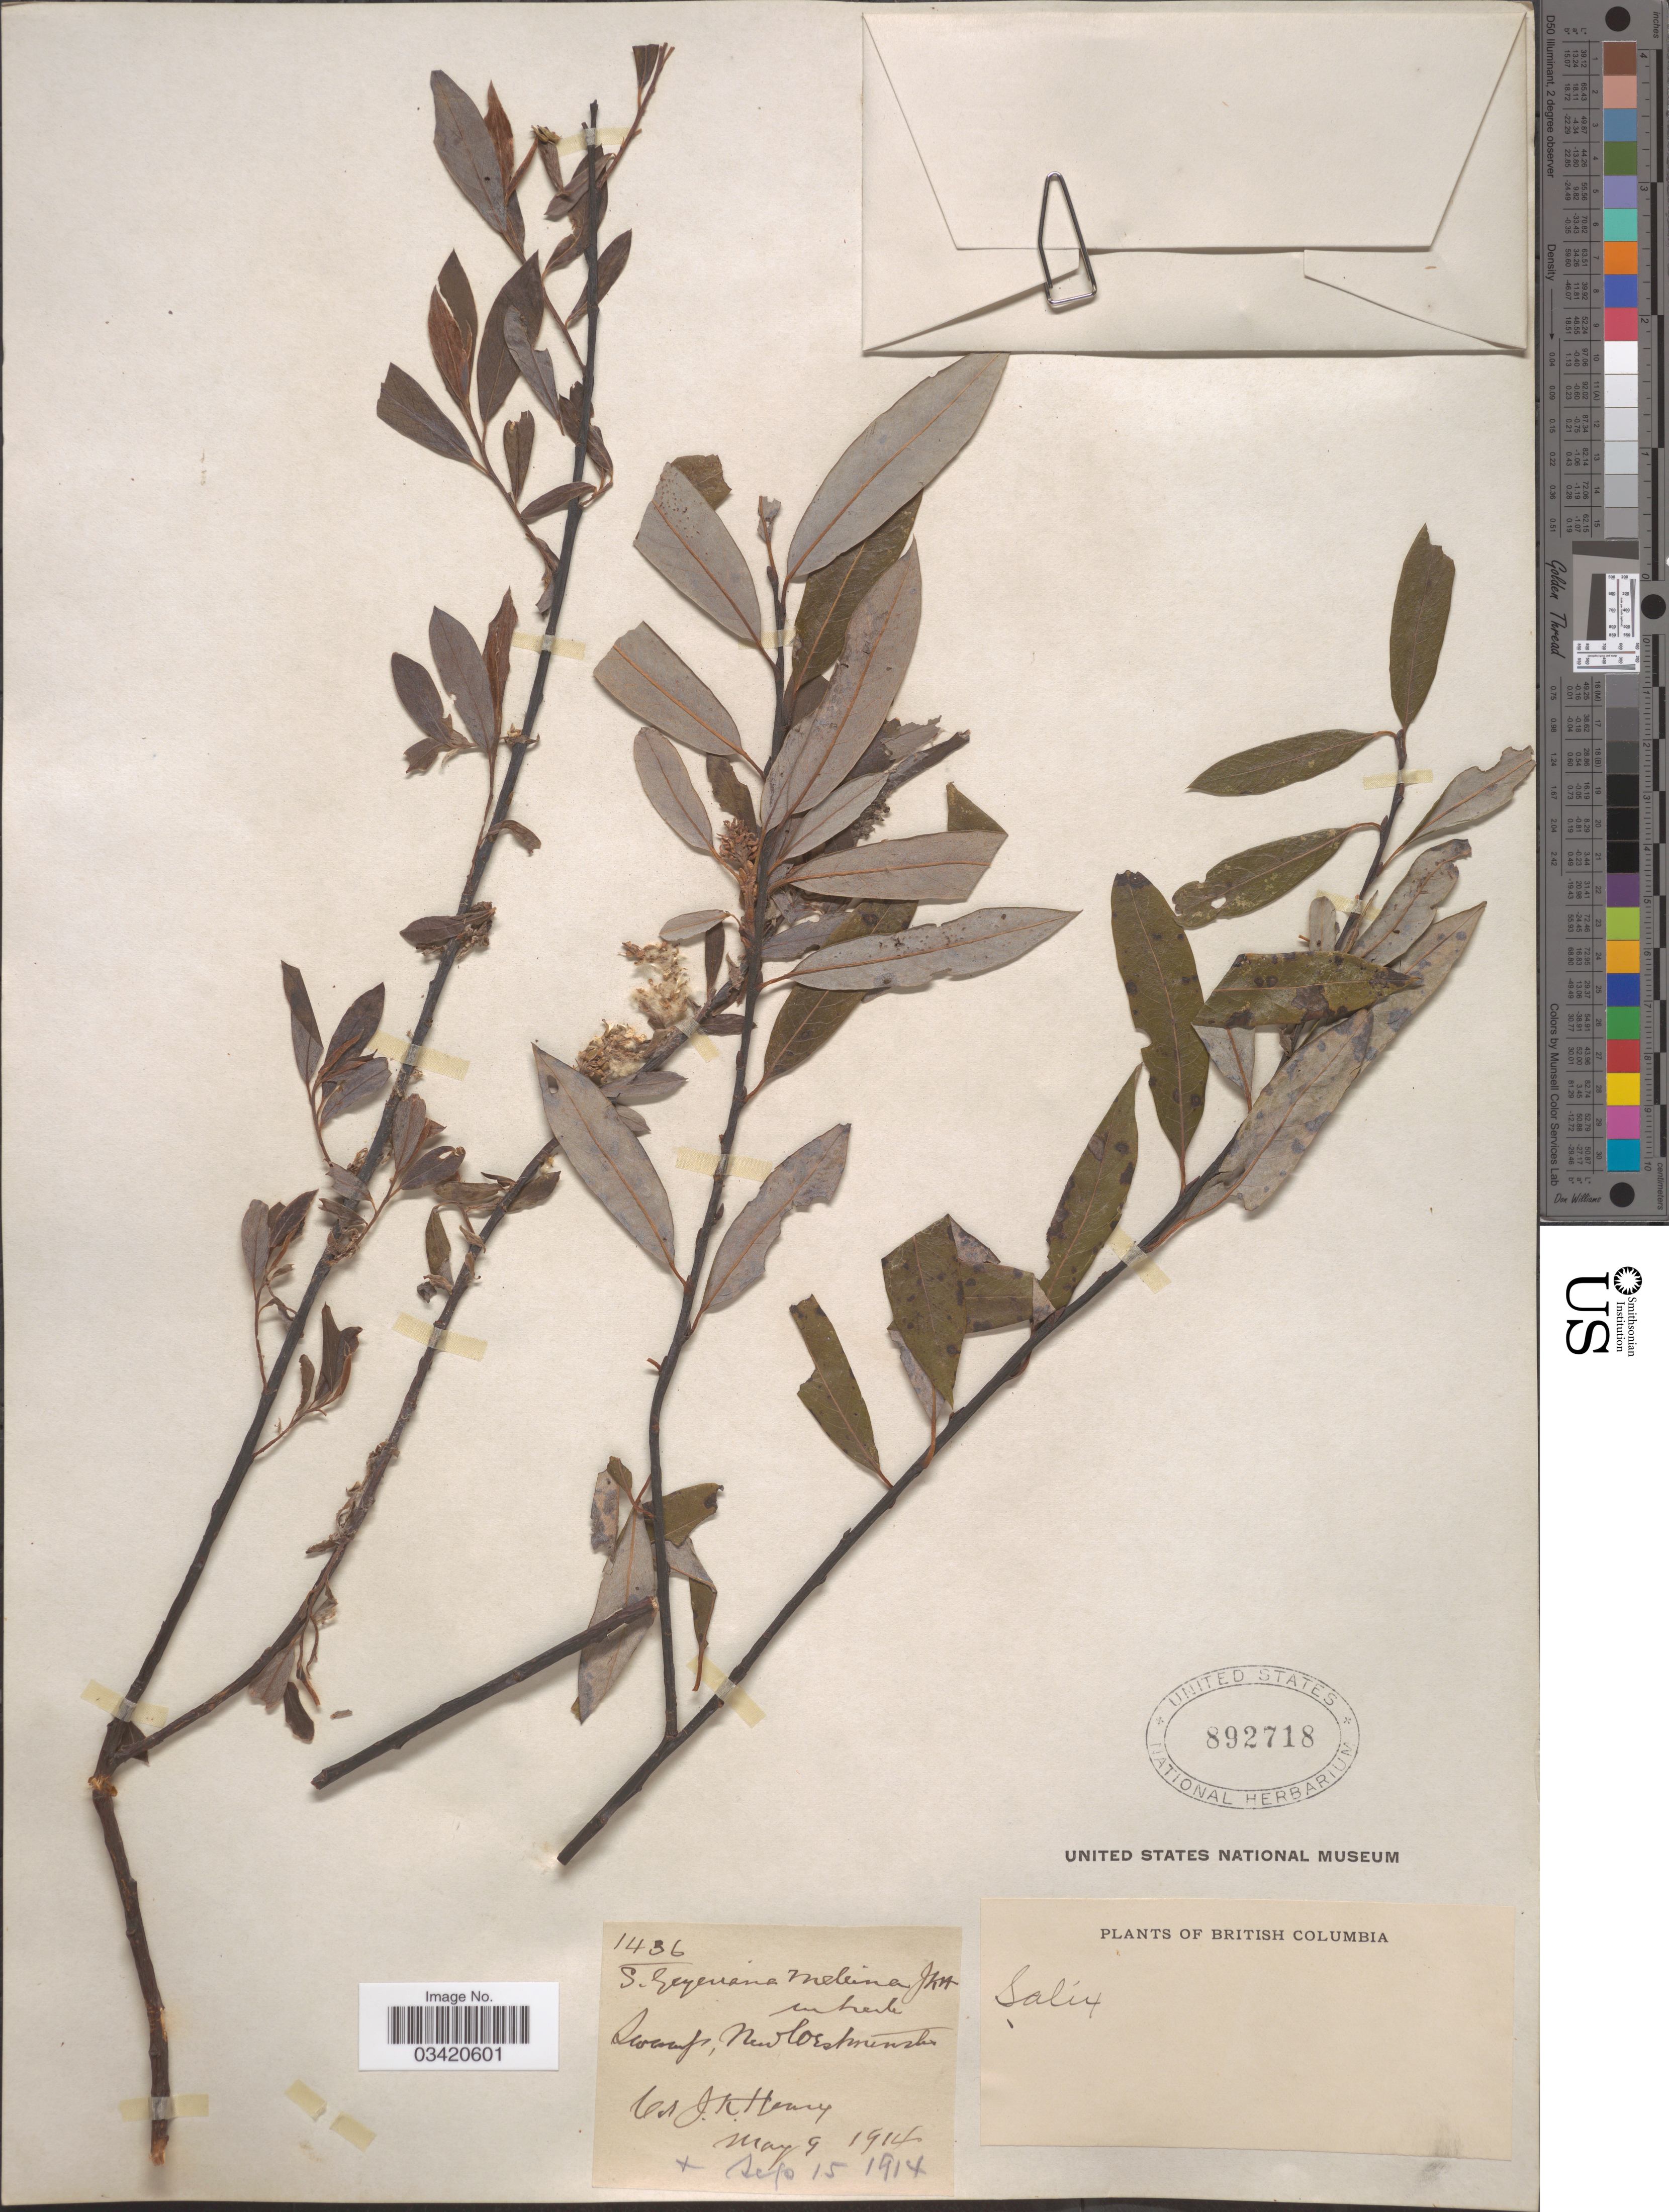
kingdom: Plantae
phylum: Tracheophyta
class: Magnoliopsida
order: Malpighiales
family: Salicaceae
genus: Salix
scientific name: Salix geyeriana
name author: Andersson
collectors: J. K. Henry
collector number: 1436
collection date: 1914-05-09/1914-09-05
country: Canada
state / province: British Columbia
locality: Swamp, New Westminster.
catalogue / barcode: US 892718